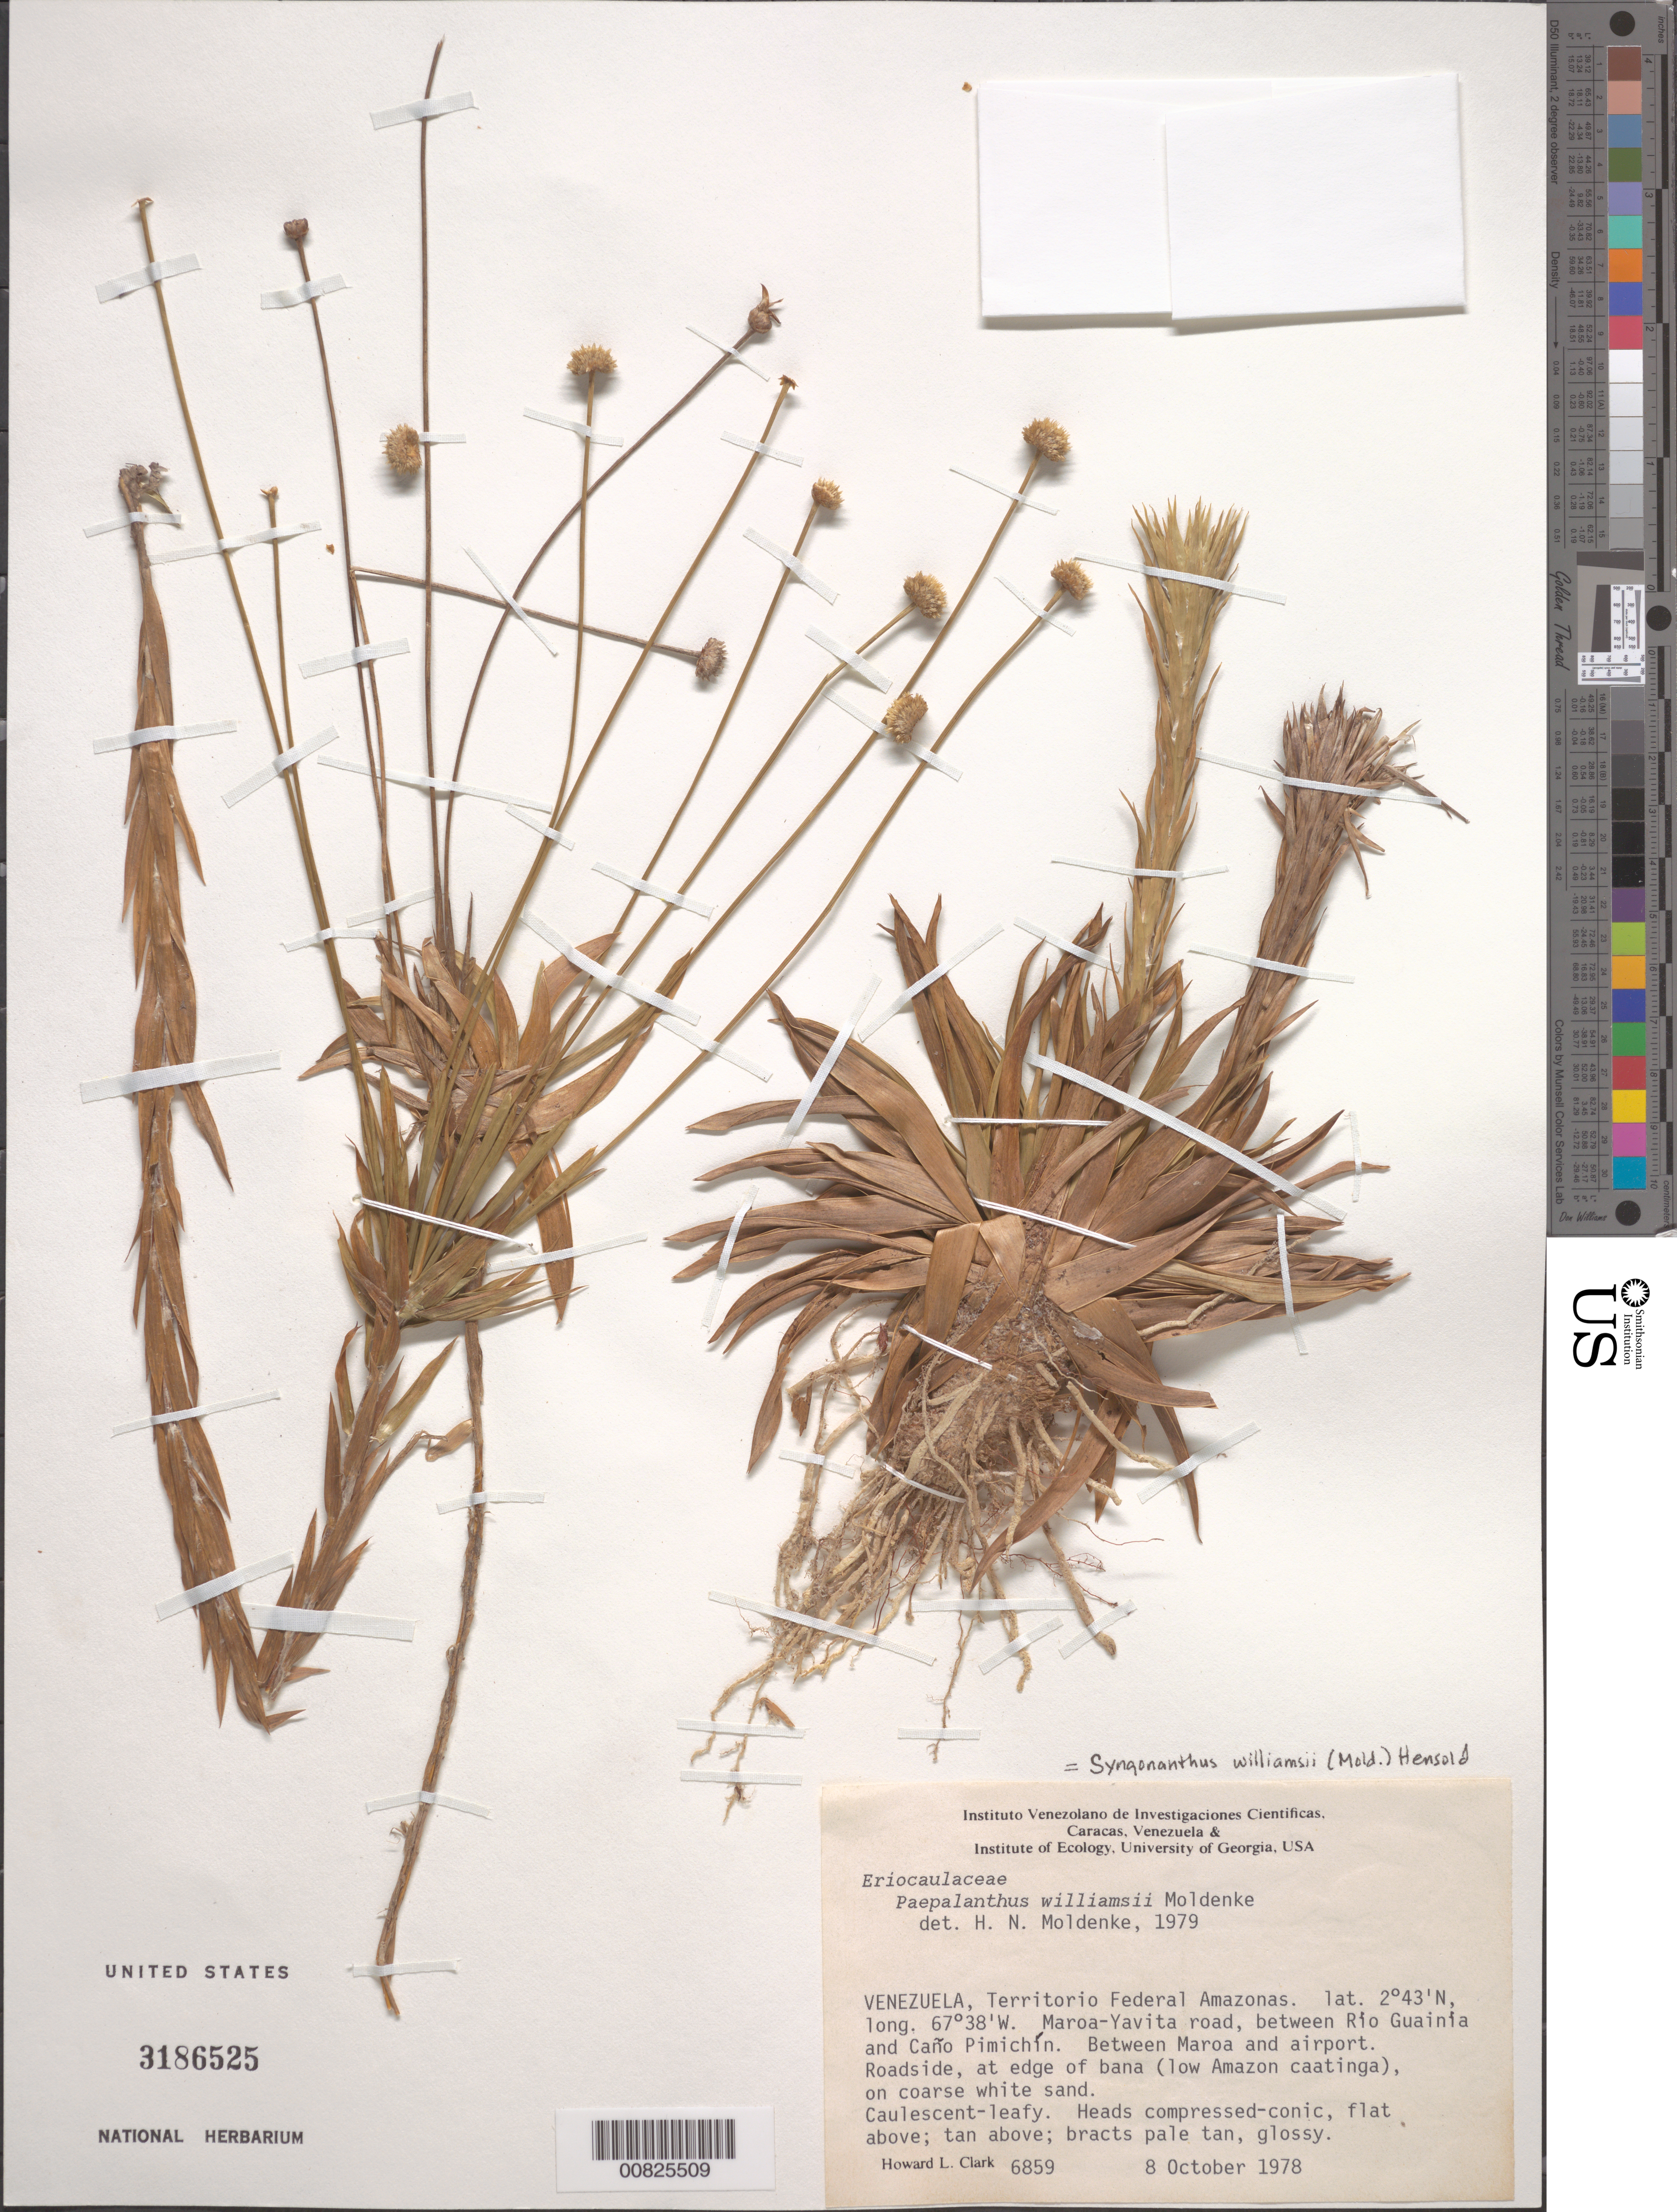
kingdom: Plantae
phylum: Tracheophyta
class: Liliopsida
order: Poales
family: Eriocaulaceae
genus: Syngonanthus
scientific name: Syngonanthus williamsii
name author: (Moldenke) Hensold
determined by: Moldenke, H. N.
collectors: H. L. Clark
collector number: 6859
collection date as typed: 8-Oct-78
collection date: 1978-10-08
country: Venezuela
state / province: Amazonas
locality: Maroa-Yavita road, between Río Guainia and Caño Pimichín, between Maroa and airport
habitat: Roadside, at edge of Bana (low Amazon caatinga) on coarse white sand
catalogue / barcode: US 3186525